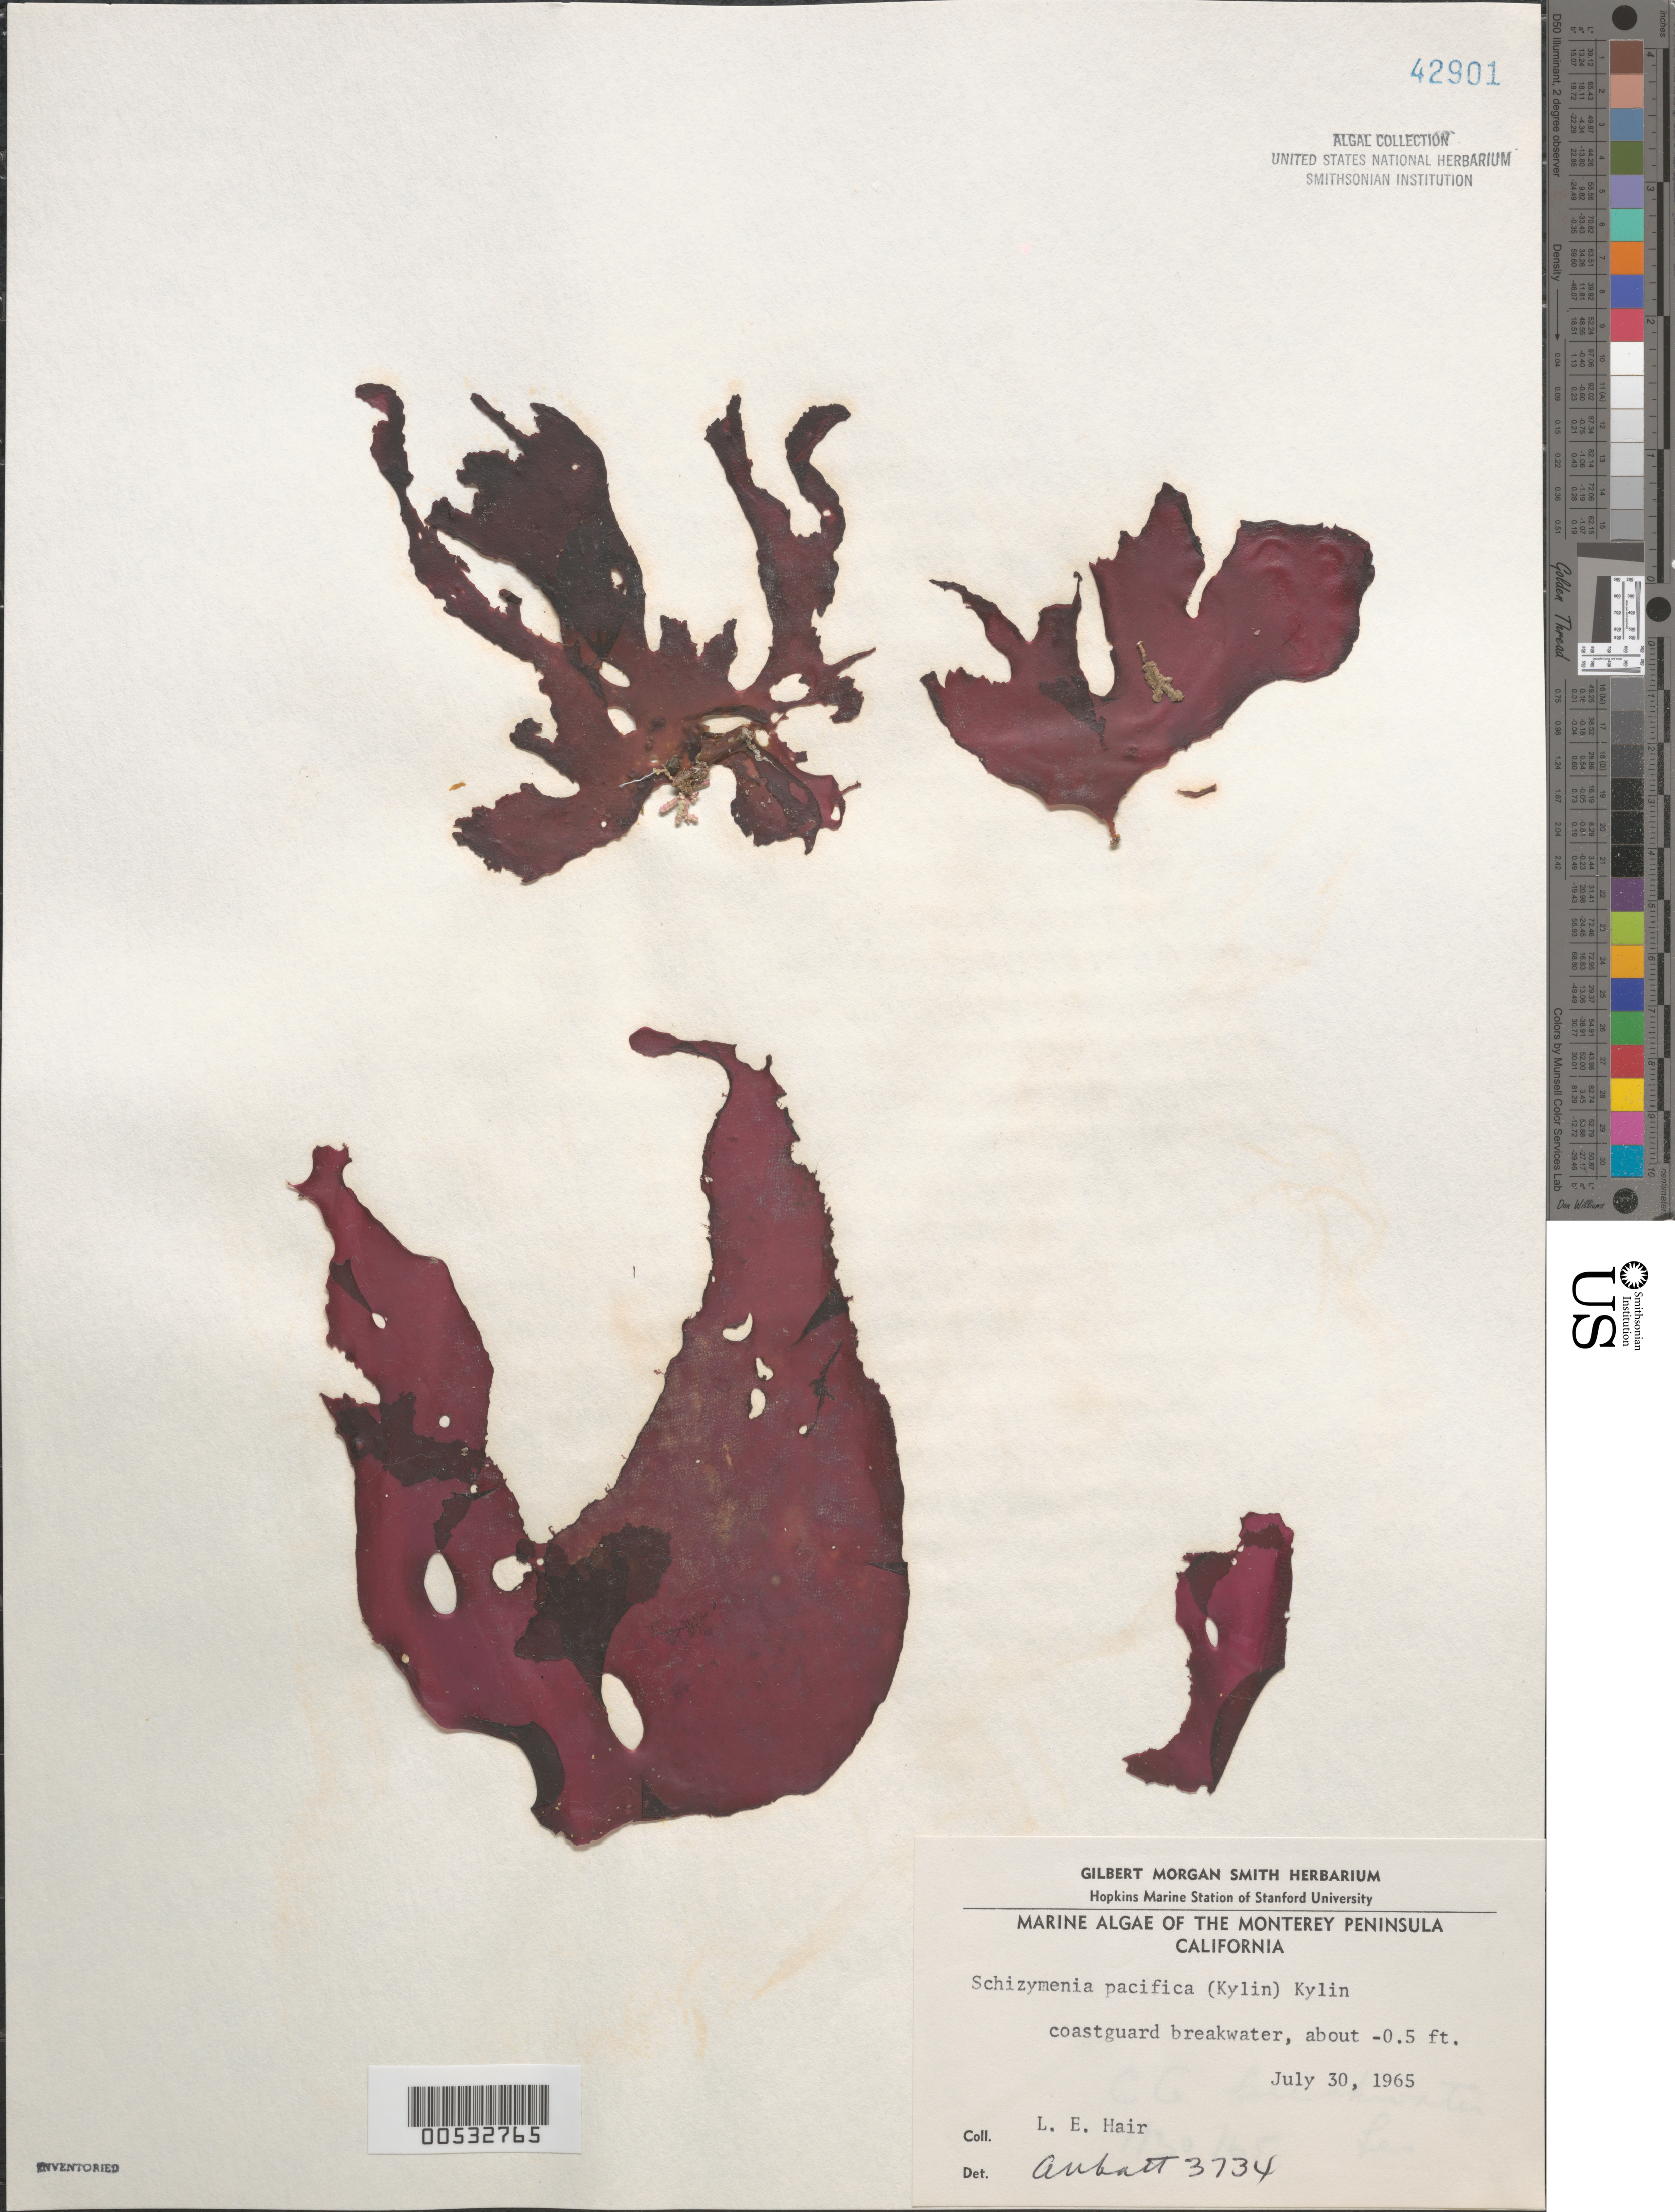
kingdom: Plantae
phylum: Rhodophyta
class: Florideophyceae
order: Nemastomatales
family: Schizymeniaceae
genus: Schizymenia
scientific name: Schizymenia pacifica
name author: (Kylin) Kylin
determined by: Abbott, Isabella A.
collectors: L. Hair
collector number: IAA 3734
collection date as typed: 30 Jul 1965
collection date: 1965-07-30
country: United States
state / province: California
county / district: Monterey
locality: Monterey, Coast Guard breakwater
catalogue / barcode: US 42901